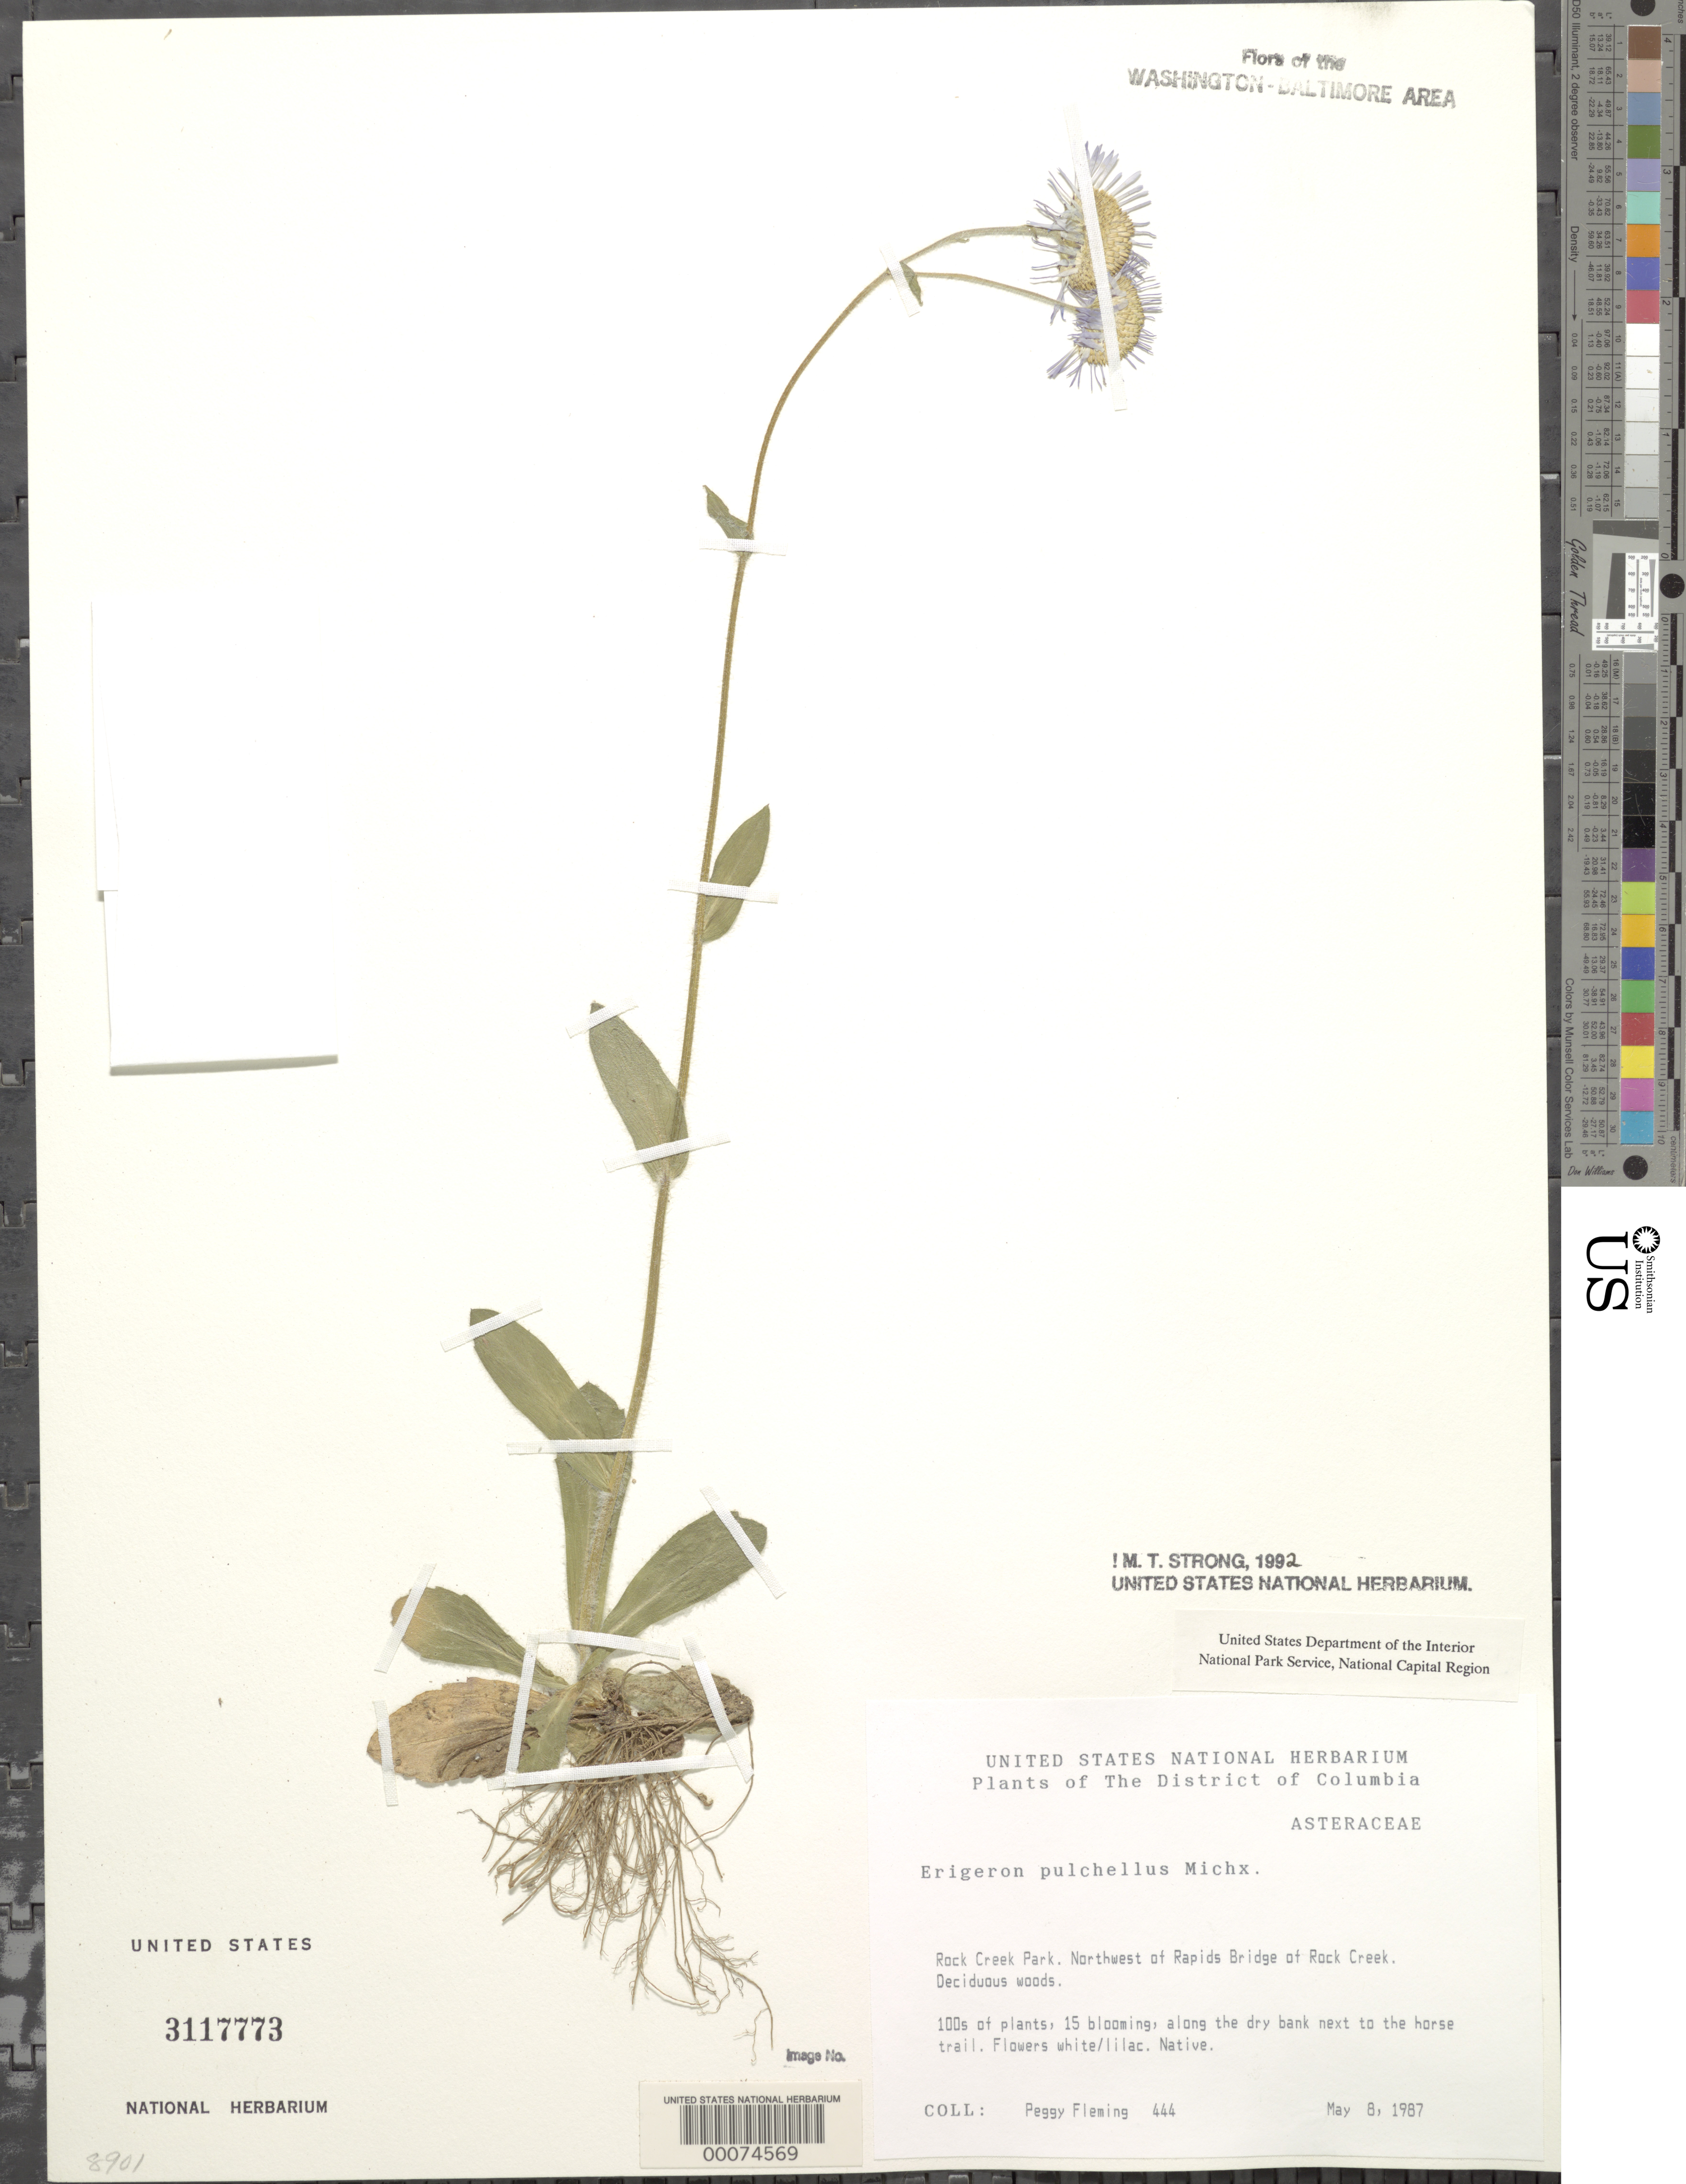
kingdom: Plantae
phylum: Tracheophyta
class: Magnoliopsida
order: Asterales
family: Asteraceae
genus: Erigeron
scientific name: Erigeron pulchellus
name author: Michx.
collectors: P. Fleming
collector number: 444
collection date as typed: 08 May 1987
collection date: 1987-05-08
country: United States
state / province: District of Columbia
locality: Rock Creek Park. Northwest of Rapids Bridge of Rock Creek. Rock Creek Park & vicinity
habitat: Deciduous woods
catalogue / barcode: US 3117773